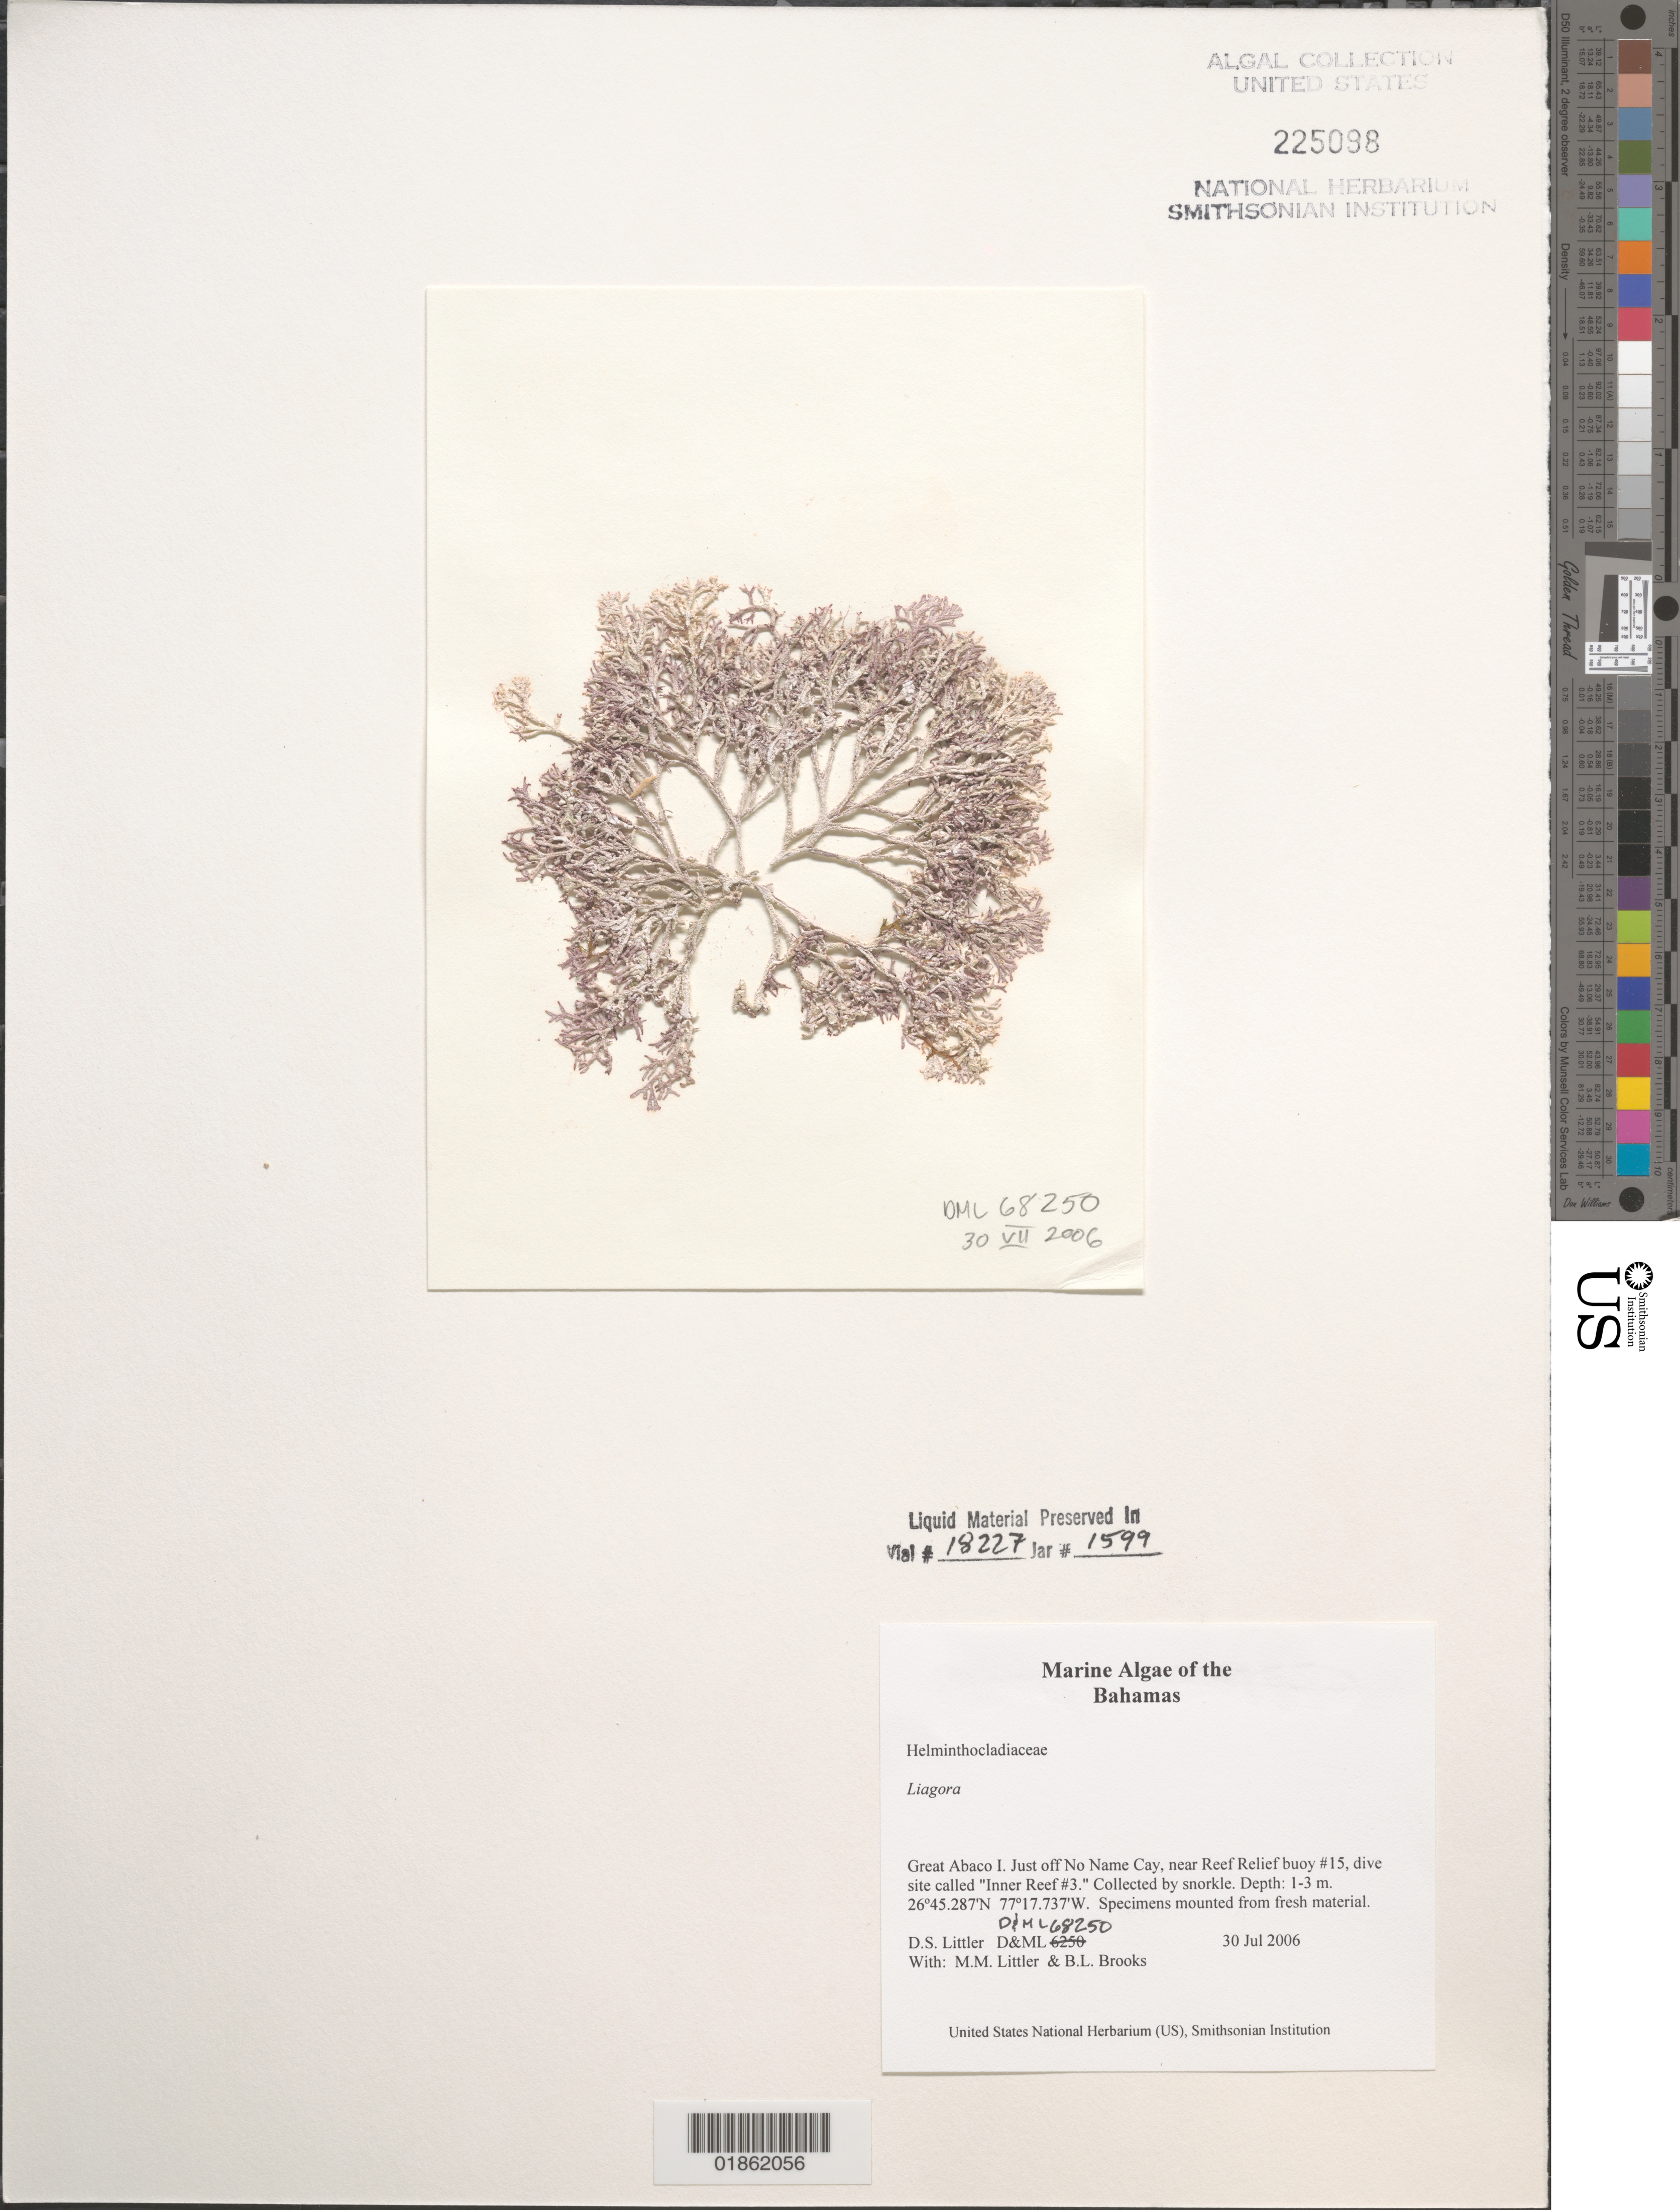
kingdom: Plantae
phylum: Rhodophyta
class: Florideophyceae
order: Nemaliales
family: Liagoraceae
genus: Liagora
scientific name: Liagora sp.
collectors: D. S. Littler, M. M. Littler & B. Lapointe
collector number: D&ML 68250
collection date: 2006-07-30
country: Bahamas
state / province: Hope Town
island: No Name Key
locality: Abacos. E of No Name Key.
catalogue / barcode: US 225098